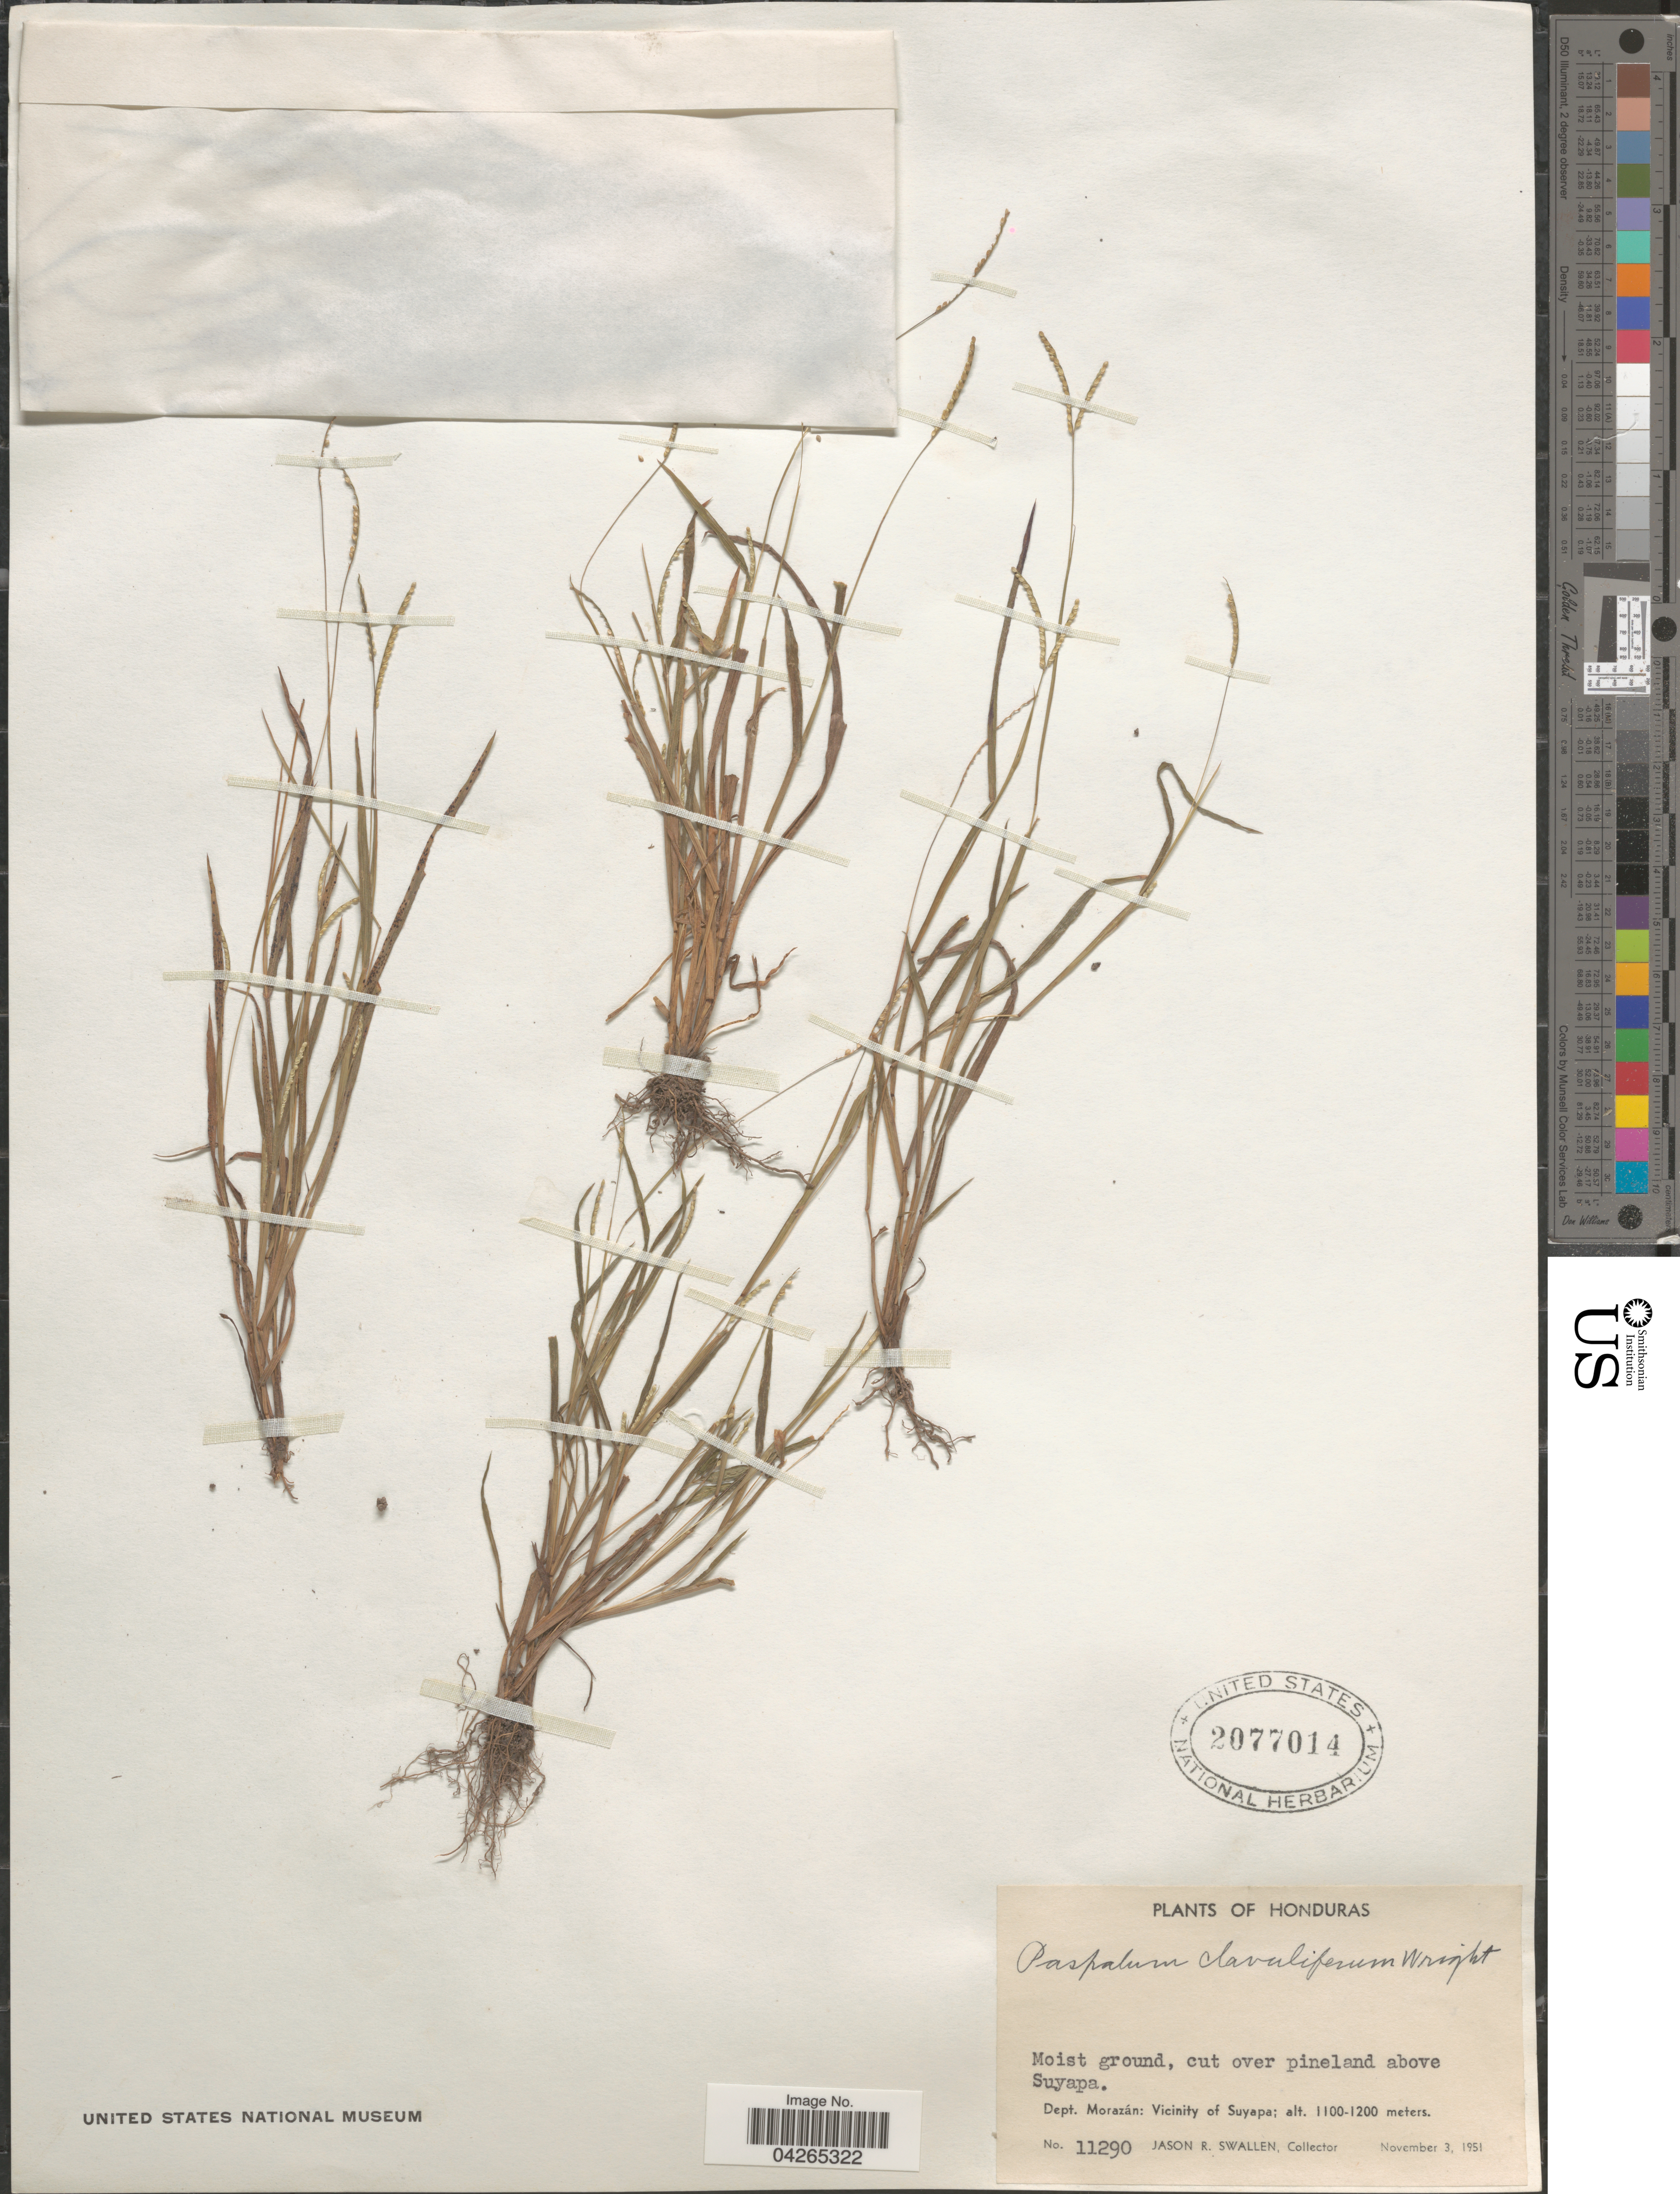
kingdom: Plantae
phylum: Tracheophyta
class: Liliopsida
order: Poales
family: Poaceae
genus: Paspalum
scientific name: Paspalum claviliferum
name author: C. Wright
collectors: J. R. Swallen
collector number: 11290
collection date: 1951-11-03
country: Honduras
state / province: Fco. Morazán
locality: Cut over pineland above Suyapa. Dept. Morazán: Vicinity of Suyapa.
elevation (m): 1100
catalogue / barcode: US 2077014